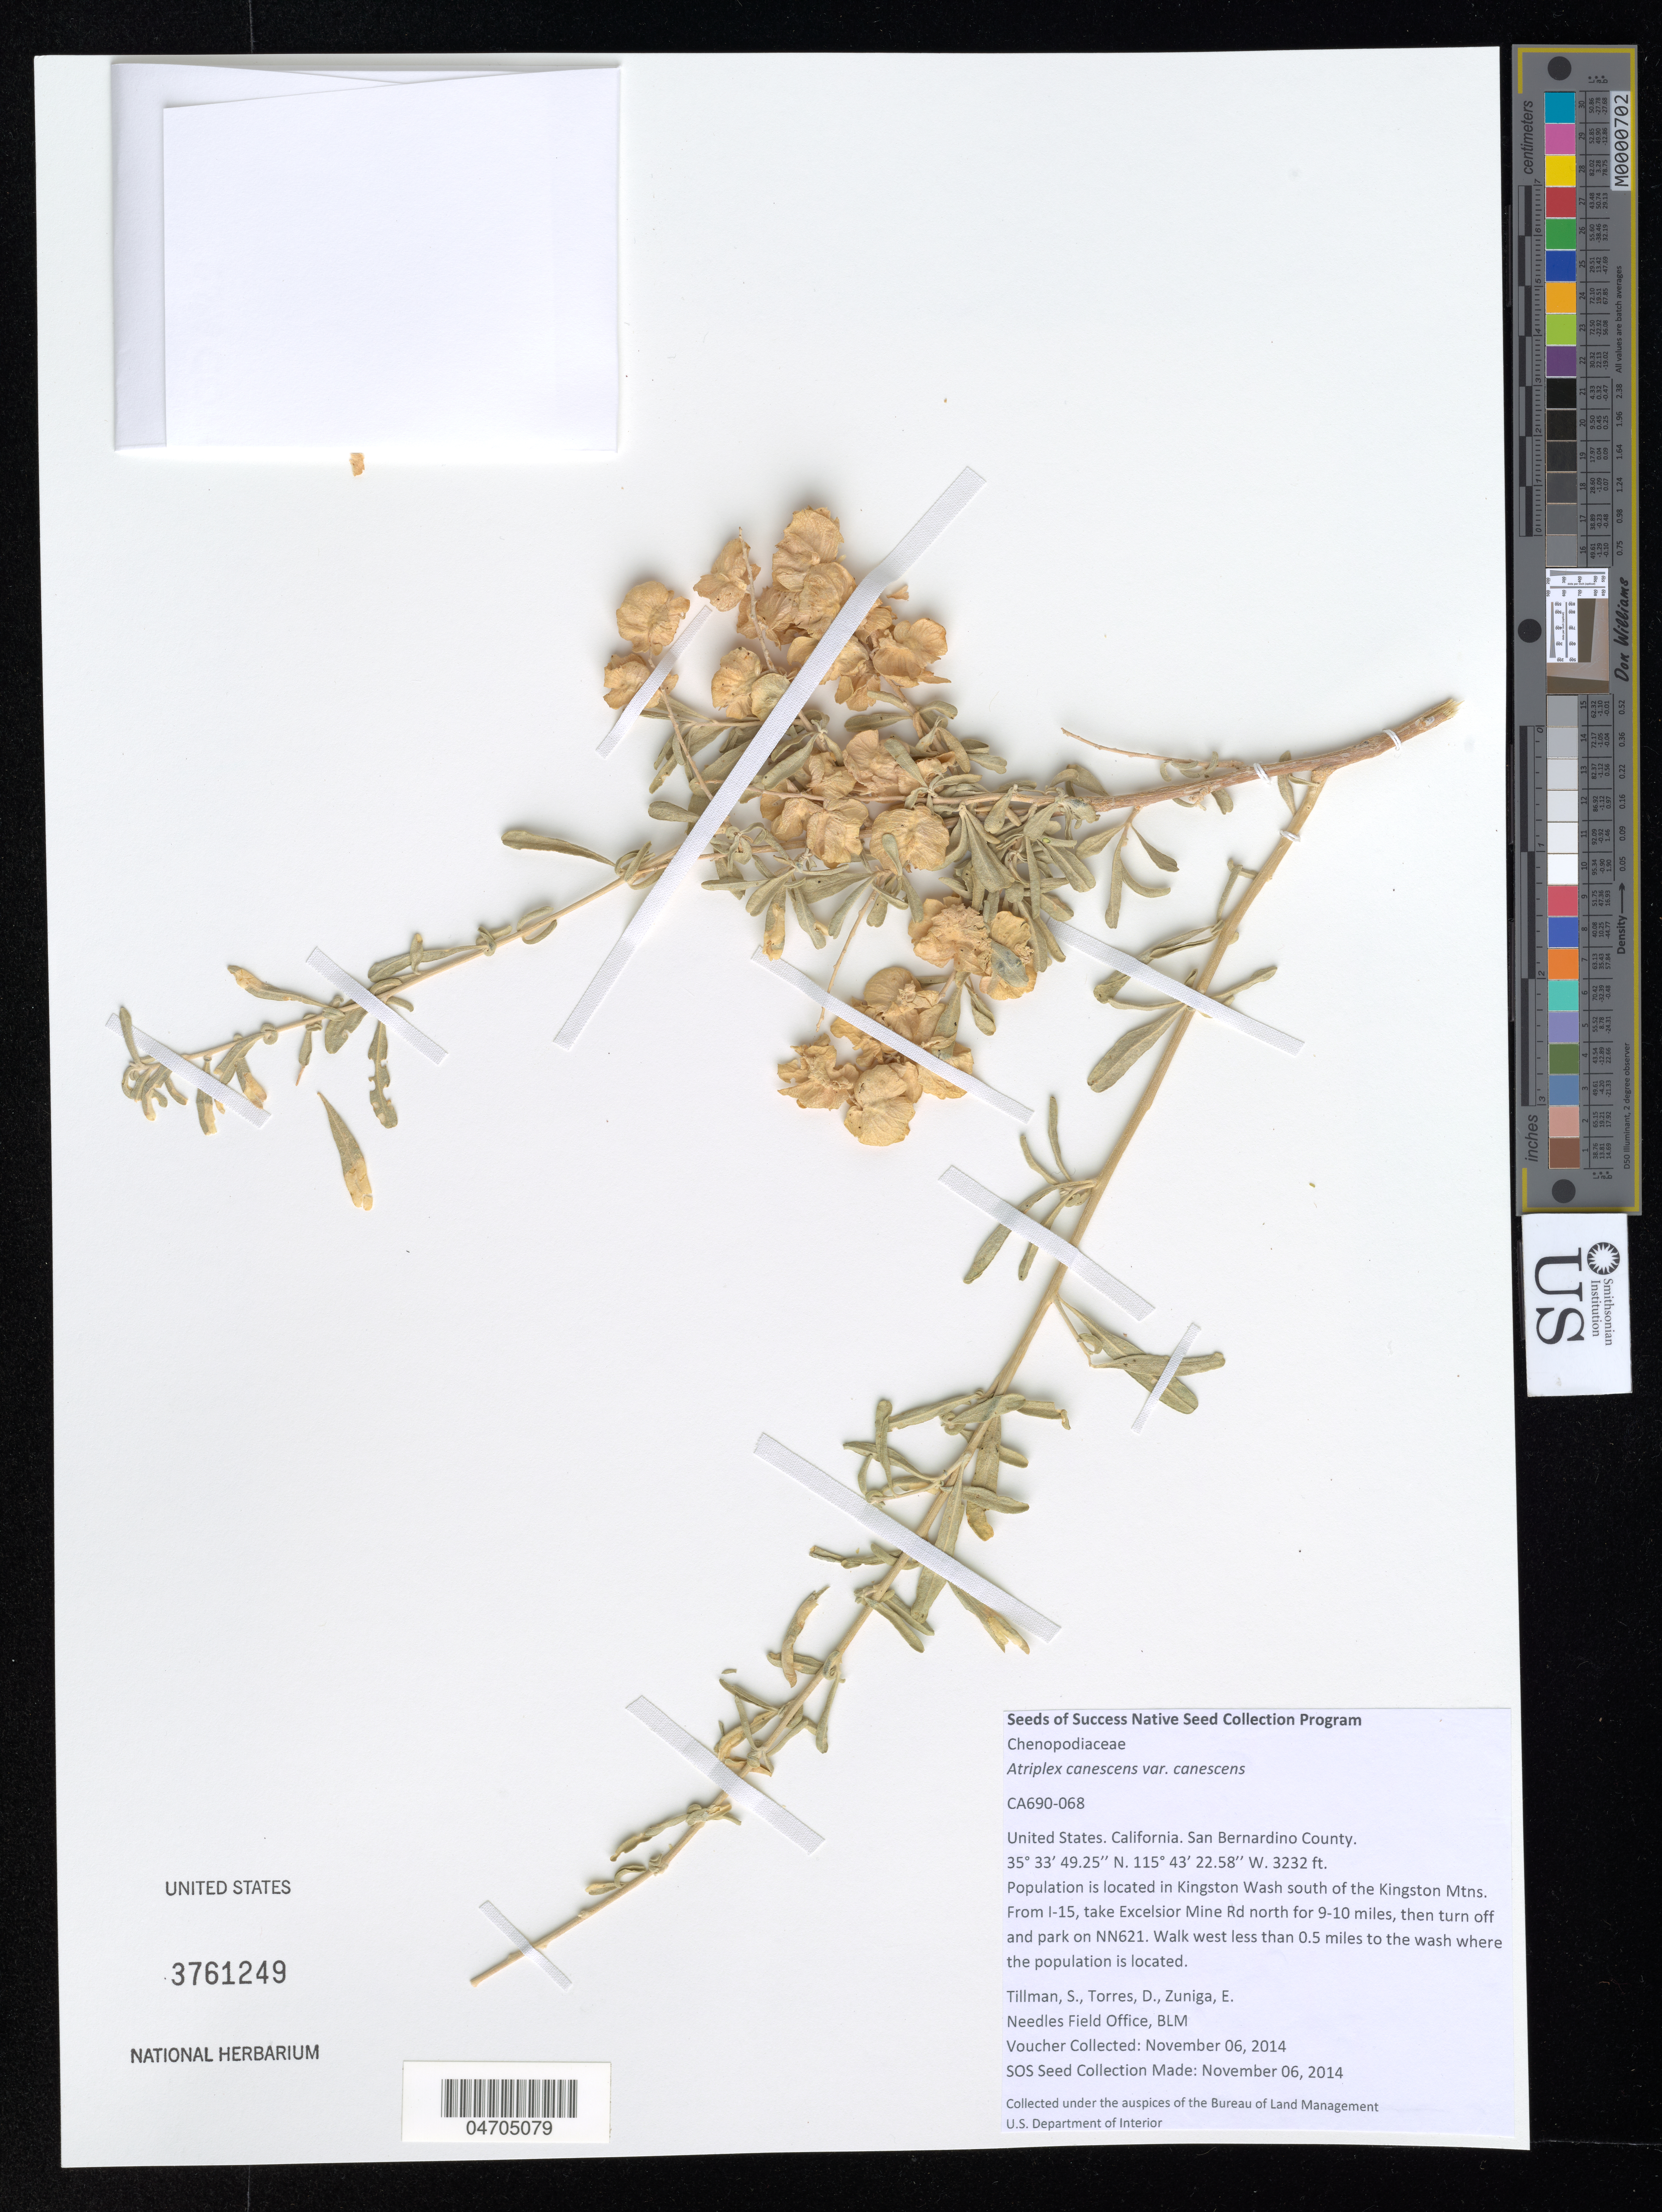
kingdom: Plantae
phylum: Tracheophyta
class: Magnoliopsida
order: Caryophyllales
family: Amaranthaceae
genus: Atriplex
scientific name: Atriplex canescens var. canescens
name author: (Pursh) Nutt.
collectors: S. Tillman, D. Torres & E. Zuniga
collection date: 2014-11-06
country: United States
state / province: California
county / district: San Bernardino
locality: San Bernardino County. Population is located in Kingston Wash south of the Kingston Mtns. From I-15, take Excelsior Mine Rd north for 9-10 miles, then turn off and park on NN621. Walk west less than 0.5 miles to the wash where the population is located.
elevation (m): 985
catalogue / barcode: US 3761249